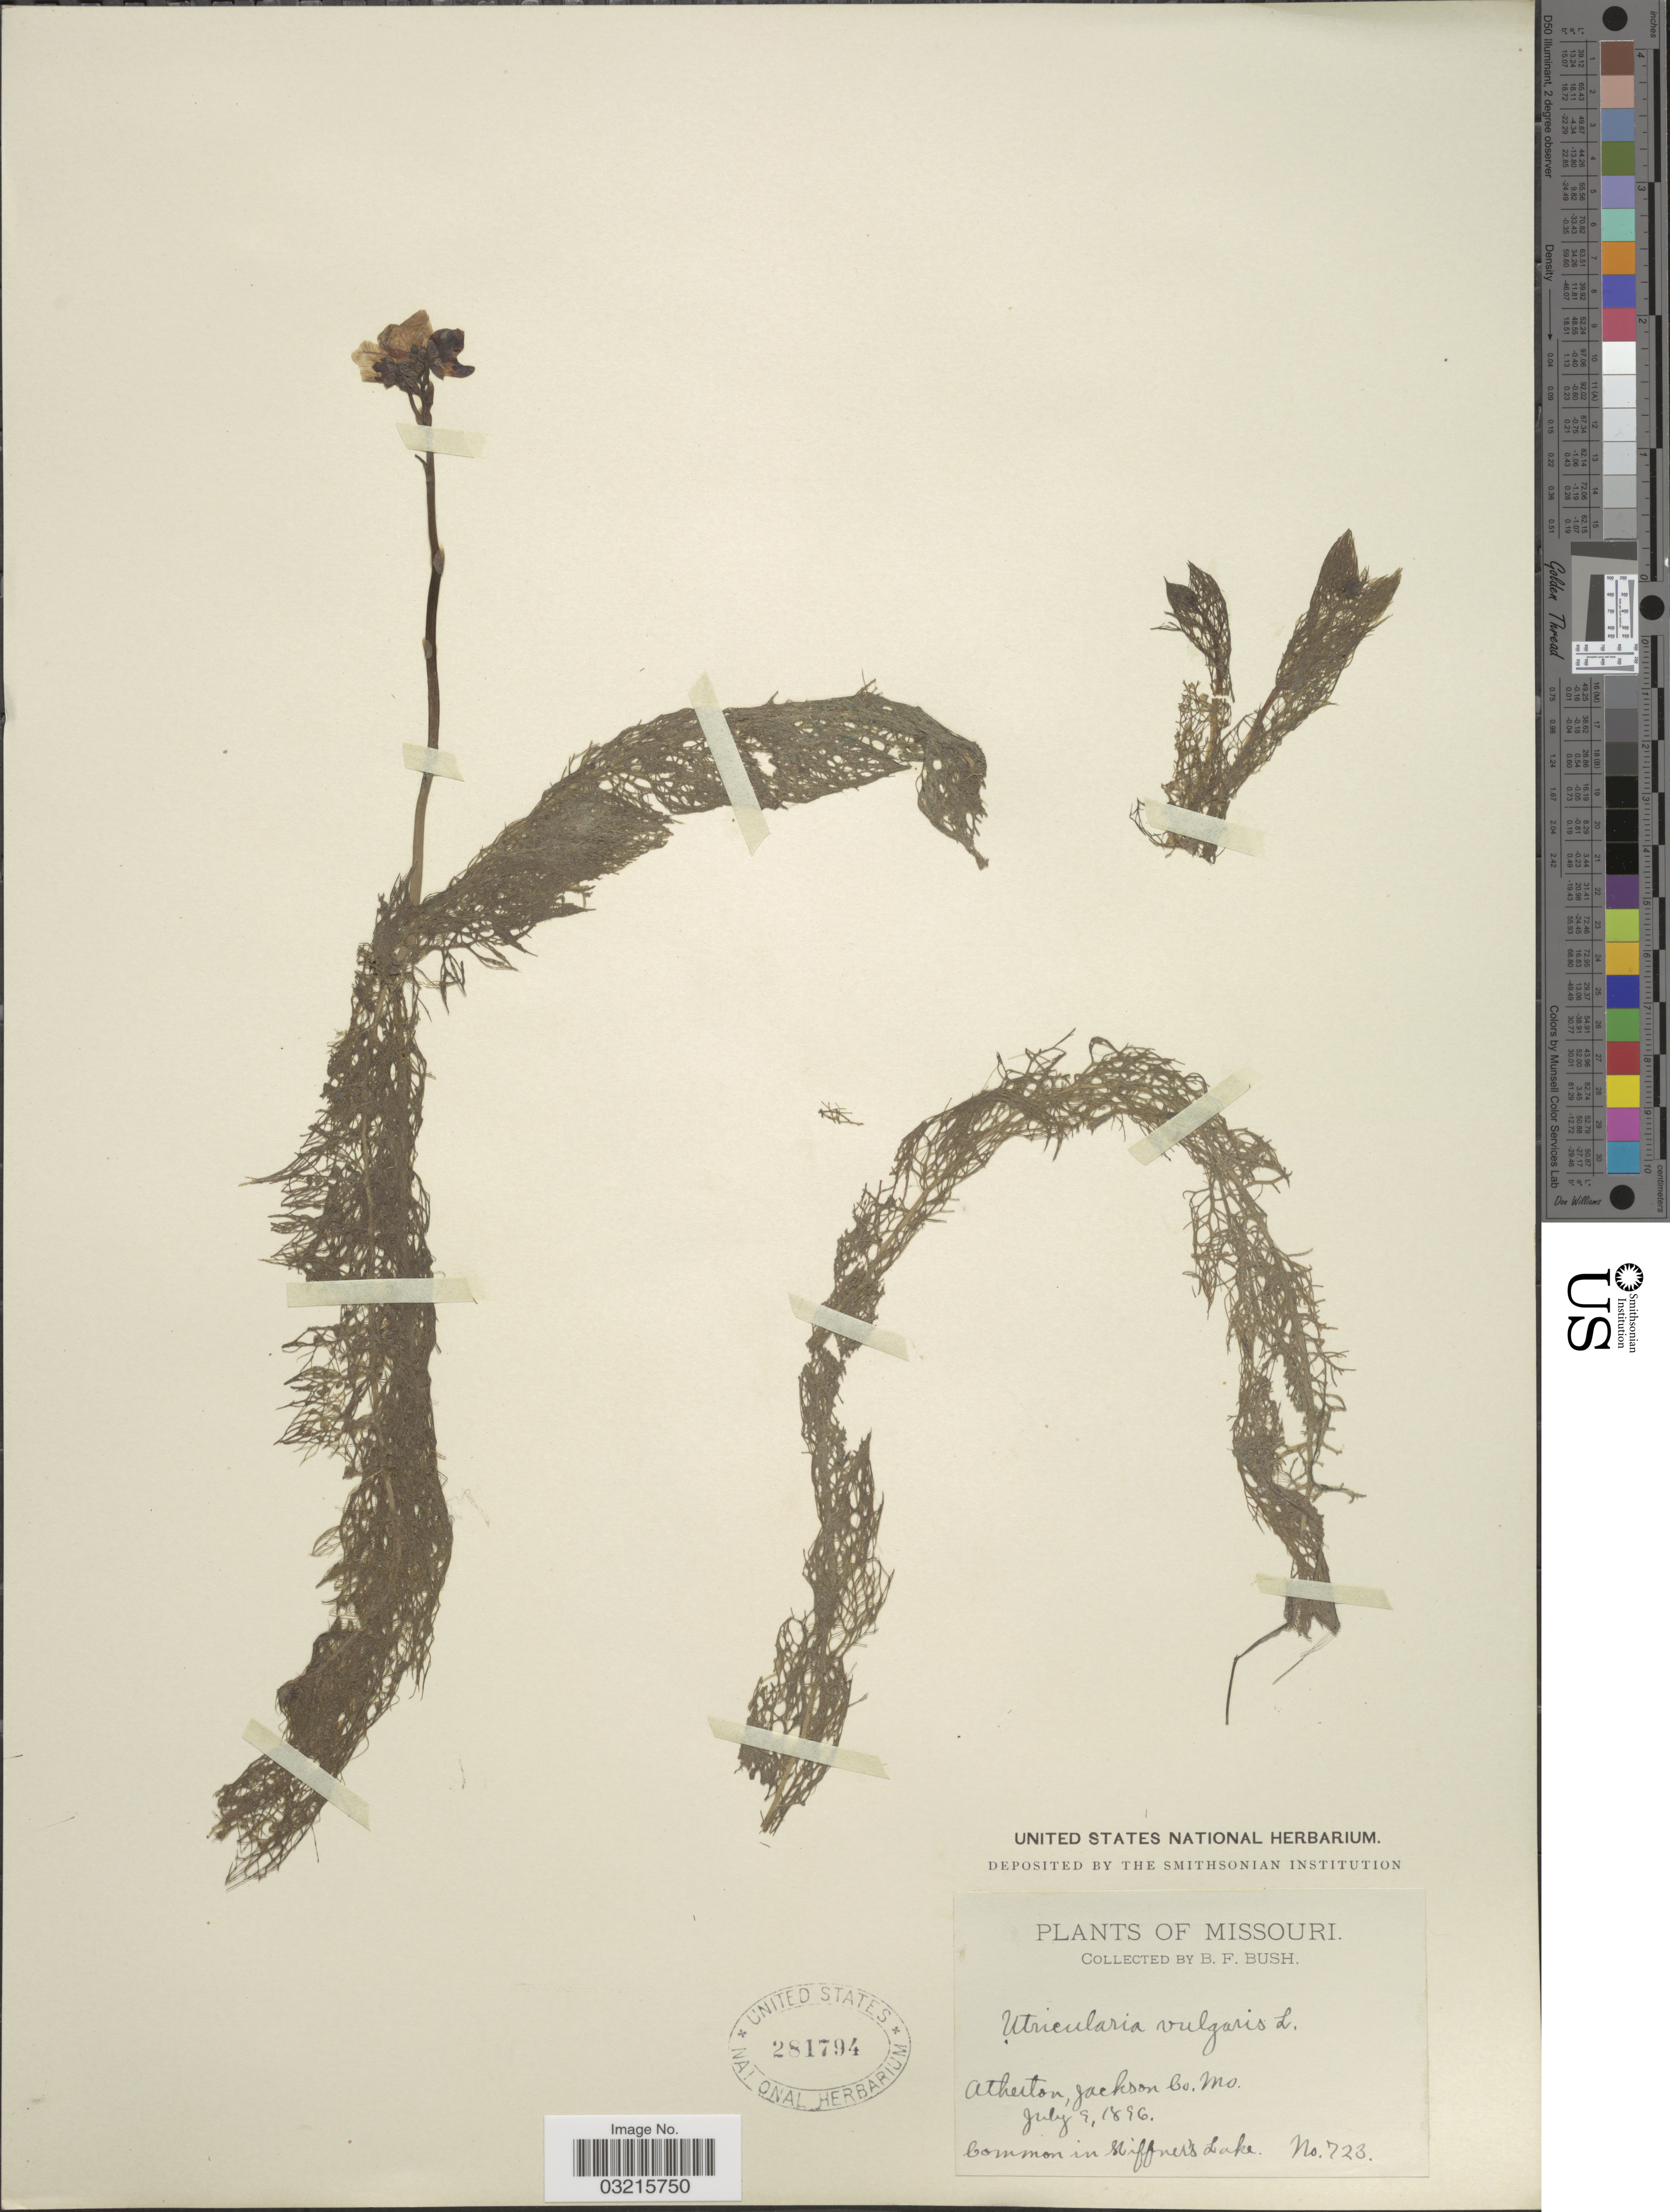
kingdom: Plantae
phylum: Tracheophyta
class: Magnoliopsida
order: Lamiales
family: Lentibulariaceae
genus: Utricularia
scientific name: Utricularia vulgaris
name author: L.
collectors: B. F. Bush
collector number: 723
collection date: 1896-07-09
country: United States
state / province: Missouri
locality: Atherton, Jackson Co.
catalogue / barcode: US 281794